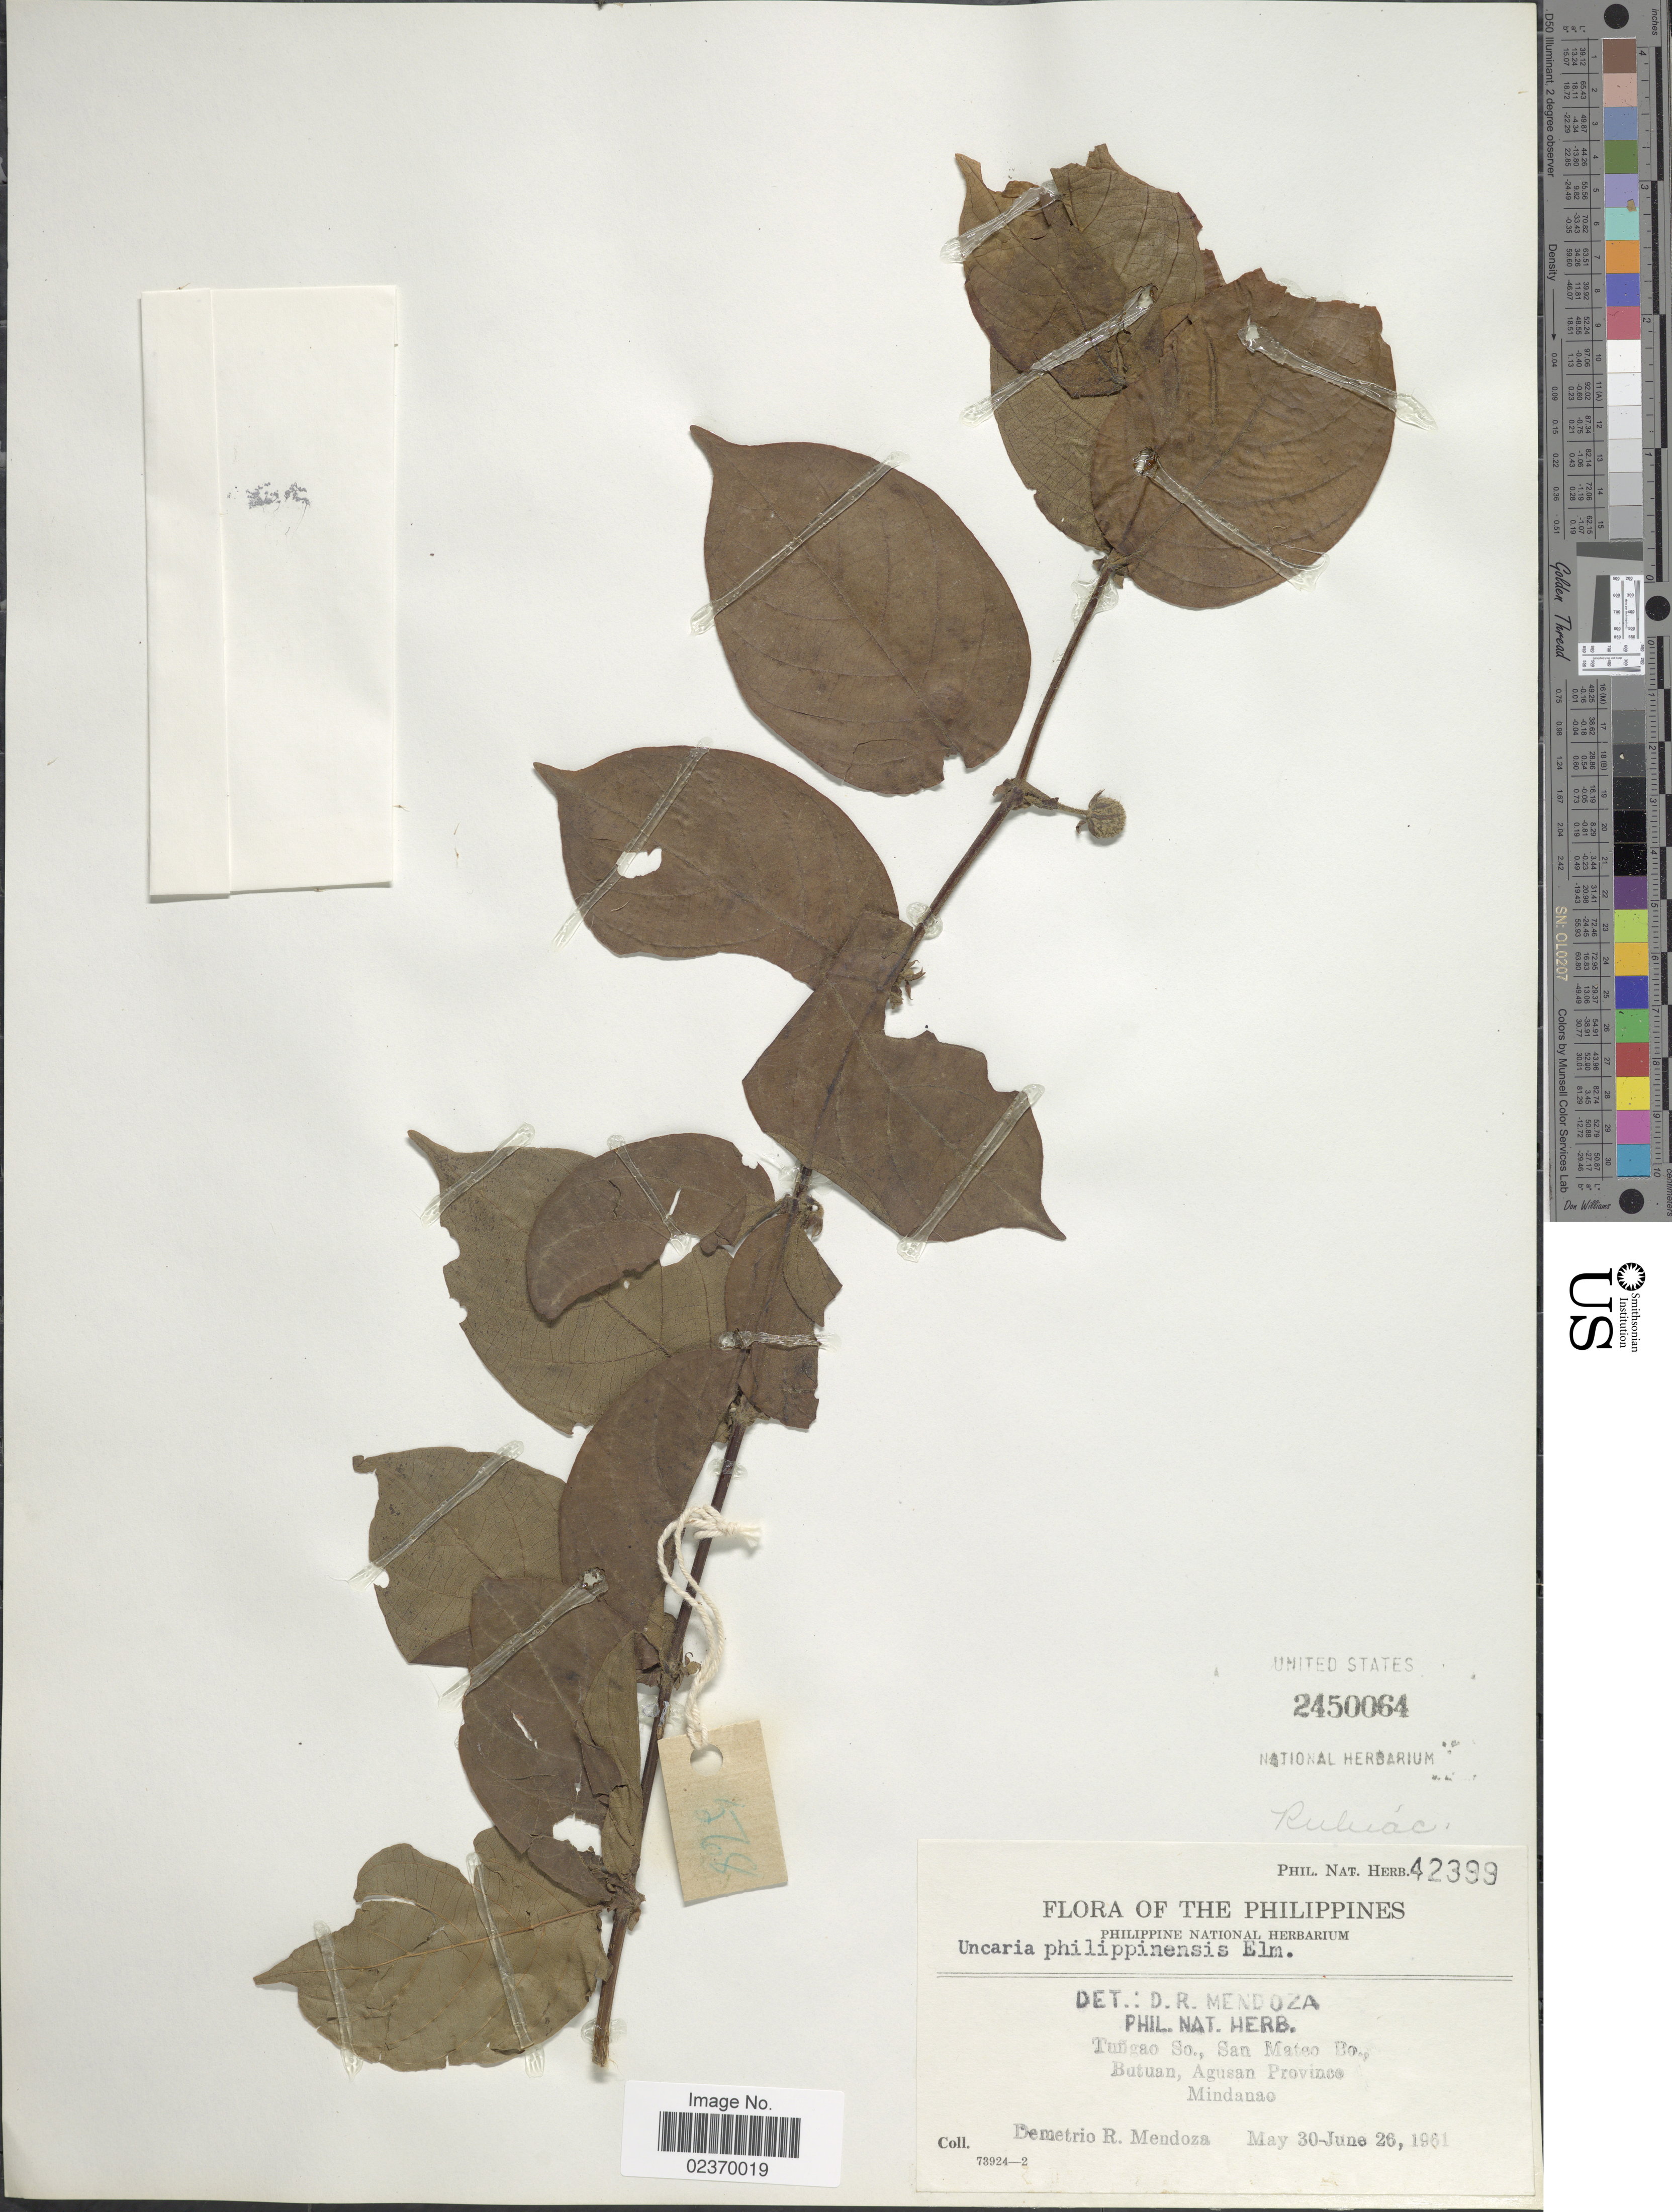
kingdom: Plantae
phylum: Tracheophyta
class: Magnoliopsida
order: Gentianales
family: Rubiaceae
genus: Uncaria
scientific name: Uncaria philippinensis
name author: Elmer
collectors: D. Mendoza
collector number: Phil. Nat. Herb. 42399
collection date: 1961-05-30/1961-06-26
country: Philippines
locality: Tuñgai So., San Mateo Bo., Butuan, Agusan Province, Mindanao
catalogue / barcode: US 2450064